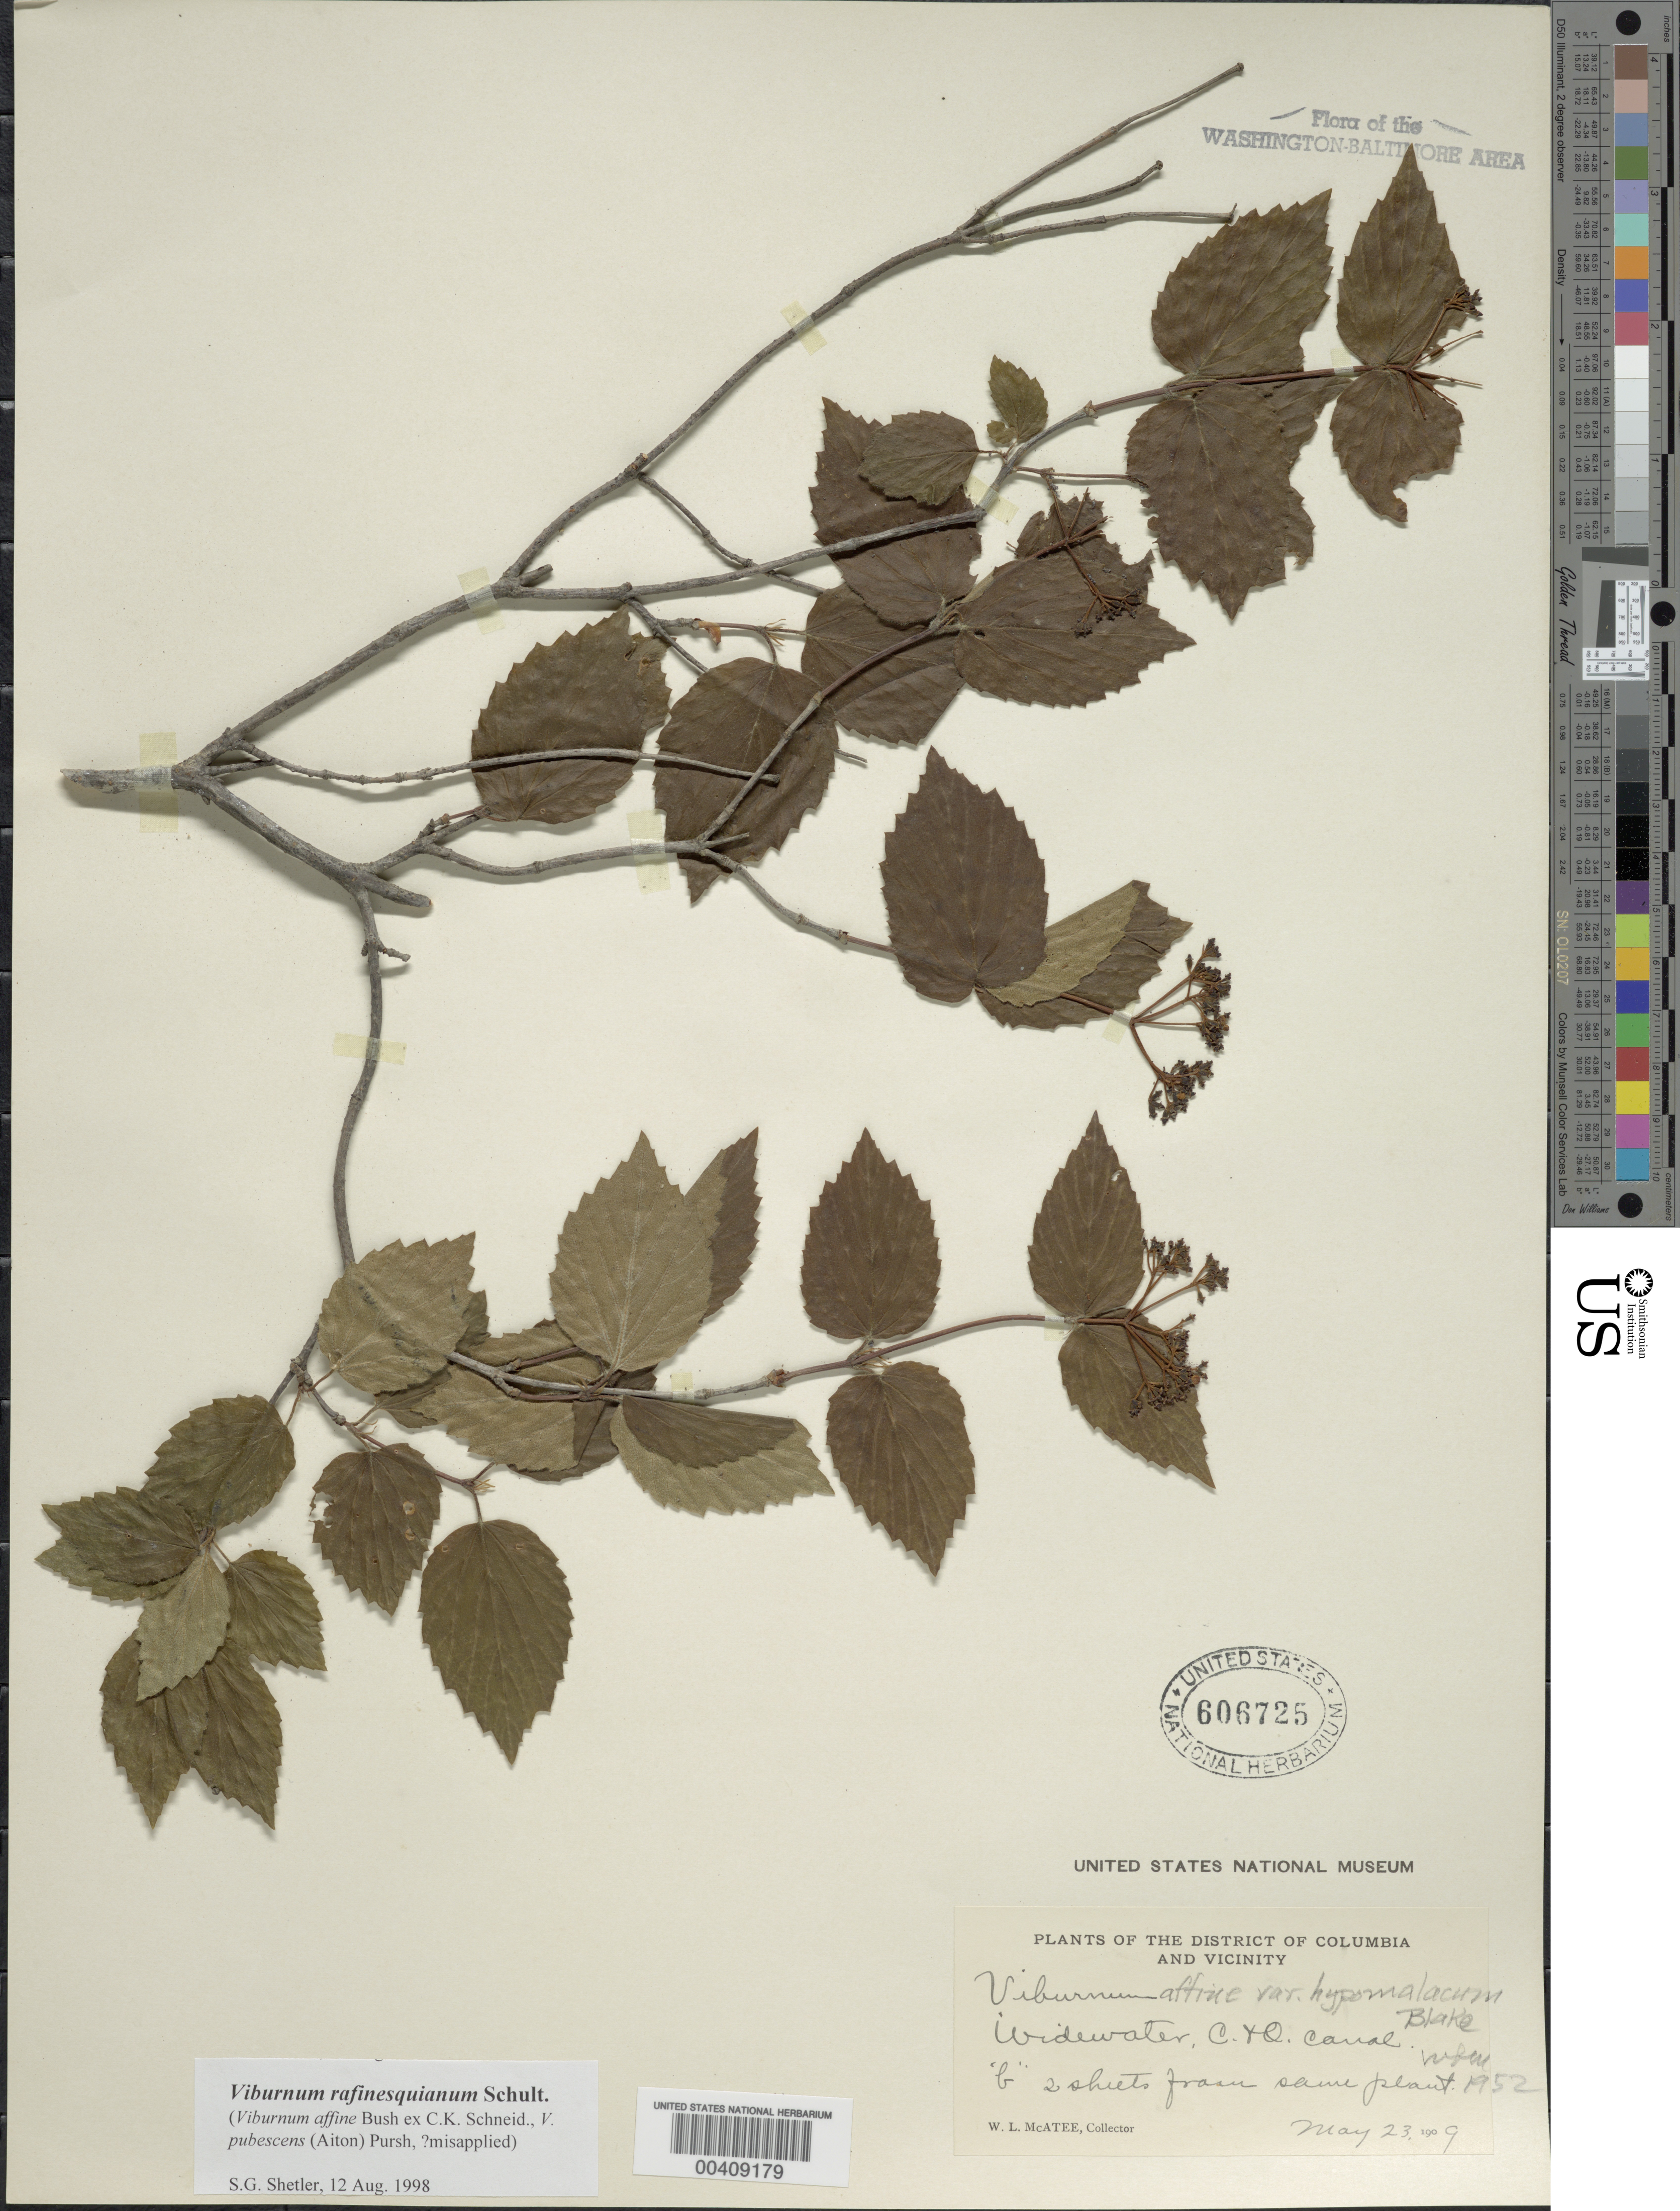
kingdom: Plantae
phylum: Tracheophyta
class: Magnoliopsida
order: Dipsacales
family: Viburnaceae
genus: Viburnum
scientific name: Viburnum rafinesqueanum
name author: Schult.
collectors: W. McAtee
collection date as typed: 23 May 1909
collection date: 1909-05-23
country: United States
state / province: Maryland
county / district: Montgomery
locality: Widewater, C. & O. Canal C. & O. Canal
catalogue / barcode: US 606725